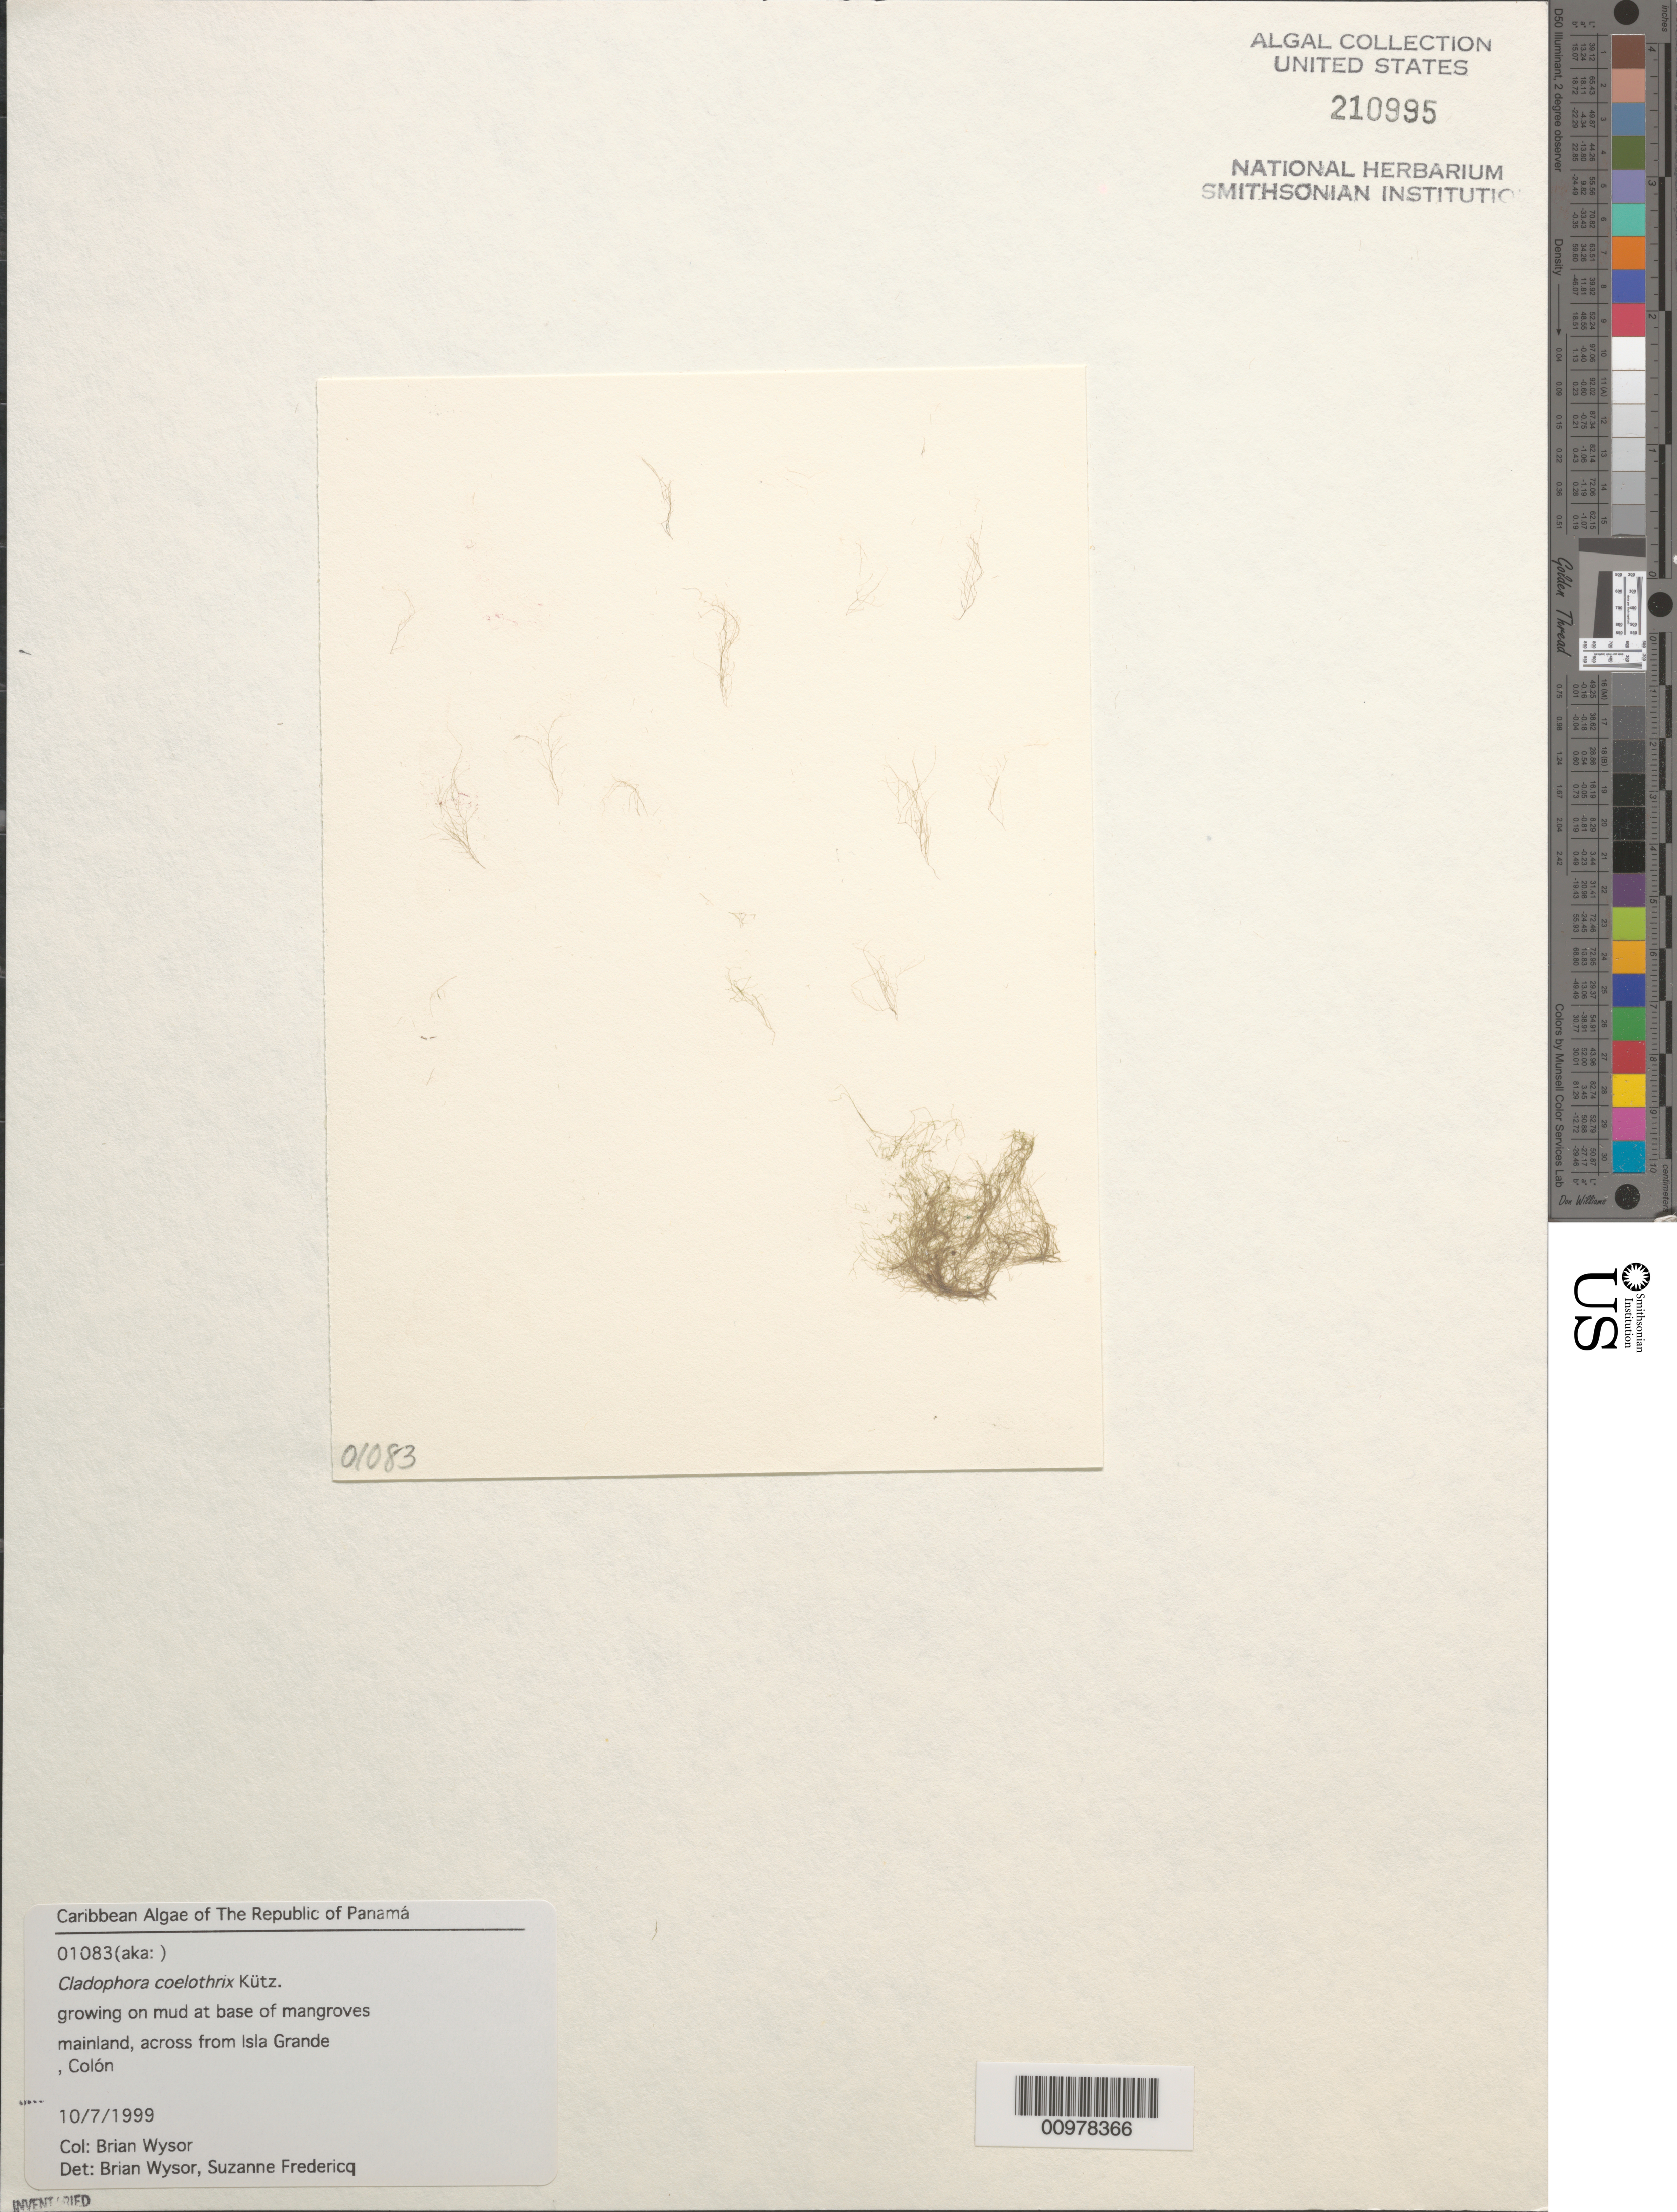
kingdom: Plantae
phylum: Chlorophyta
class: Ulvophyceae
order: Cladophorales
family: Cladophoraceae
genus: Cladophora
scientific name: Cladophora coelothrix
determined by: Wysor, B.; Fredericq, S.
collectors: B. Wysor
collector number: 01083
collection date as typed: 07 Oct 1999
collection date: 1999-10-07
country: Panama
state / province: Colón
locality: Mainland, across from Isla Grande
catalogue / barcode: US 210995